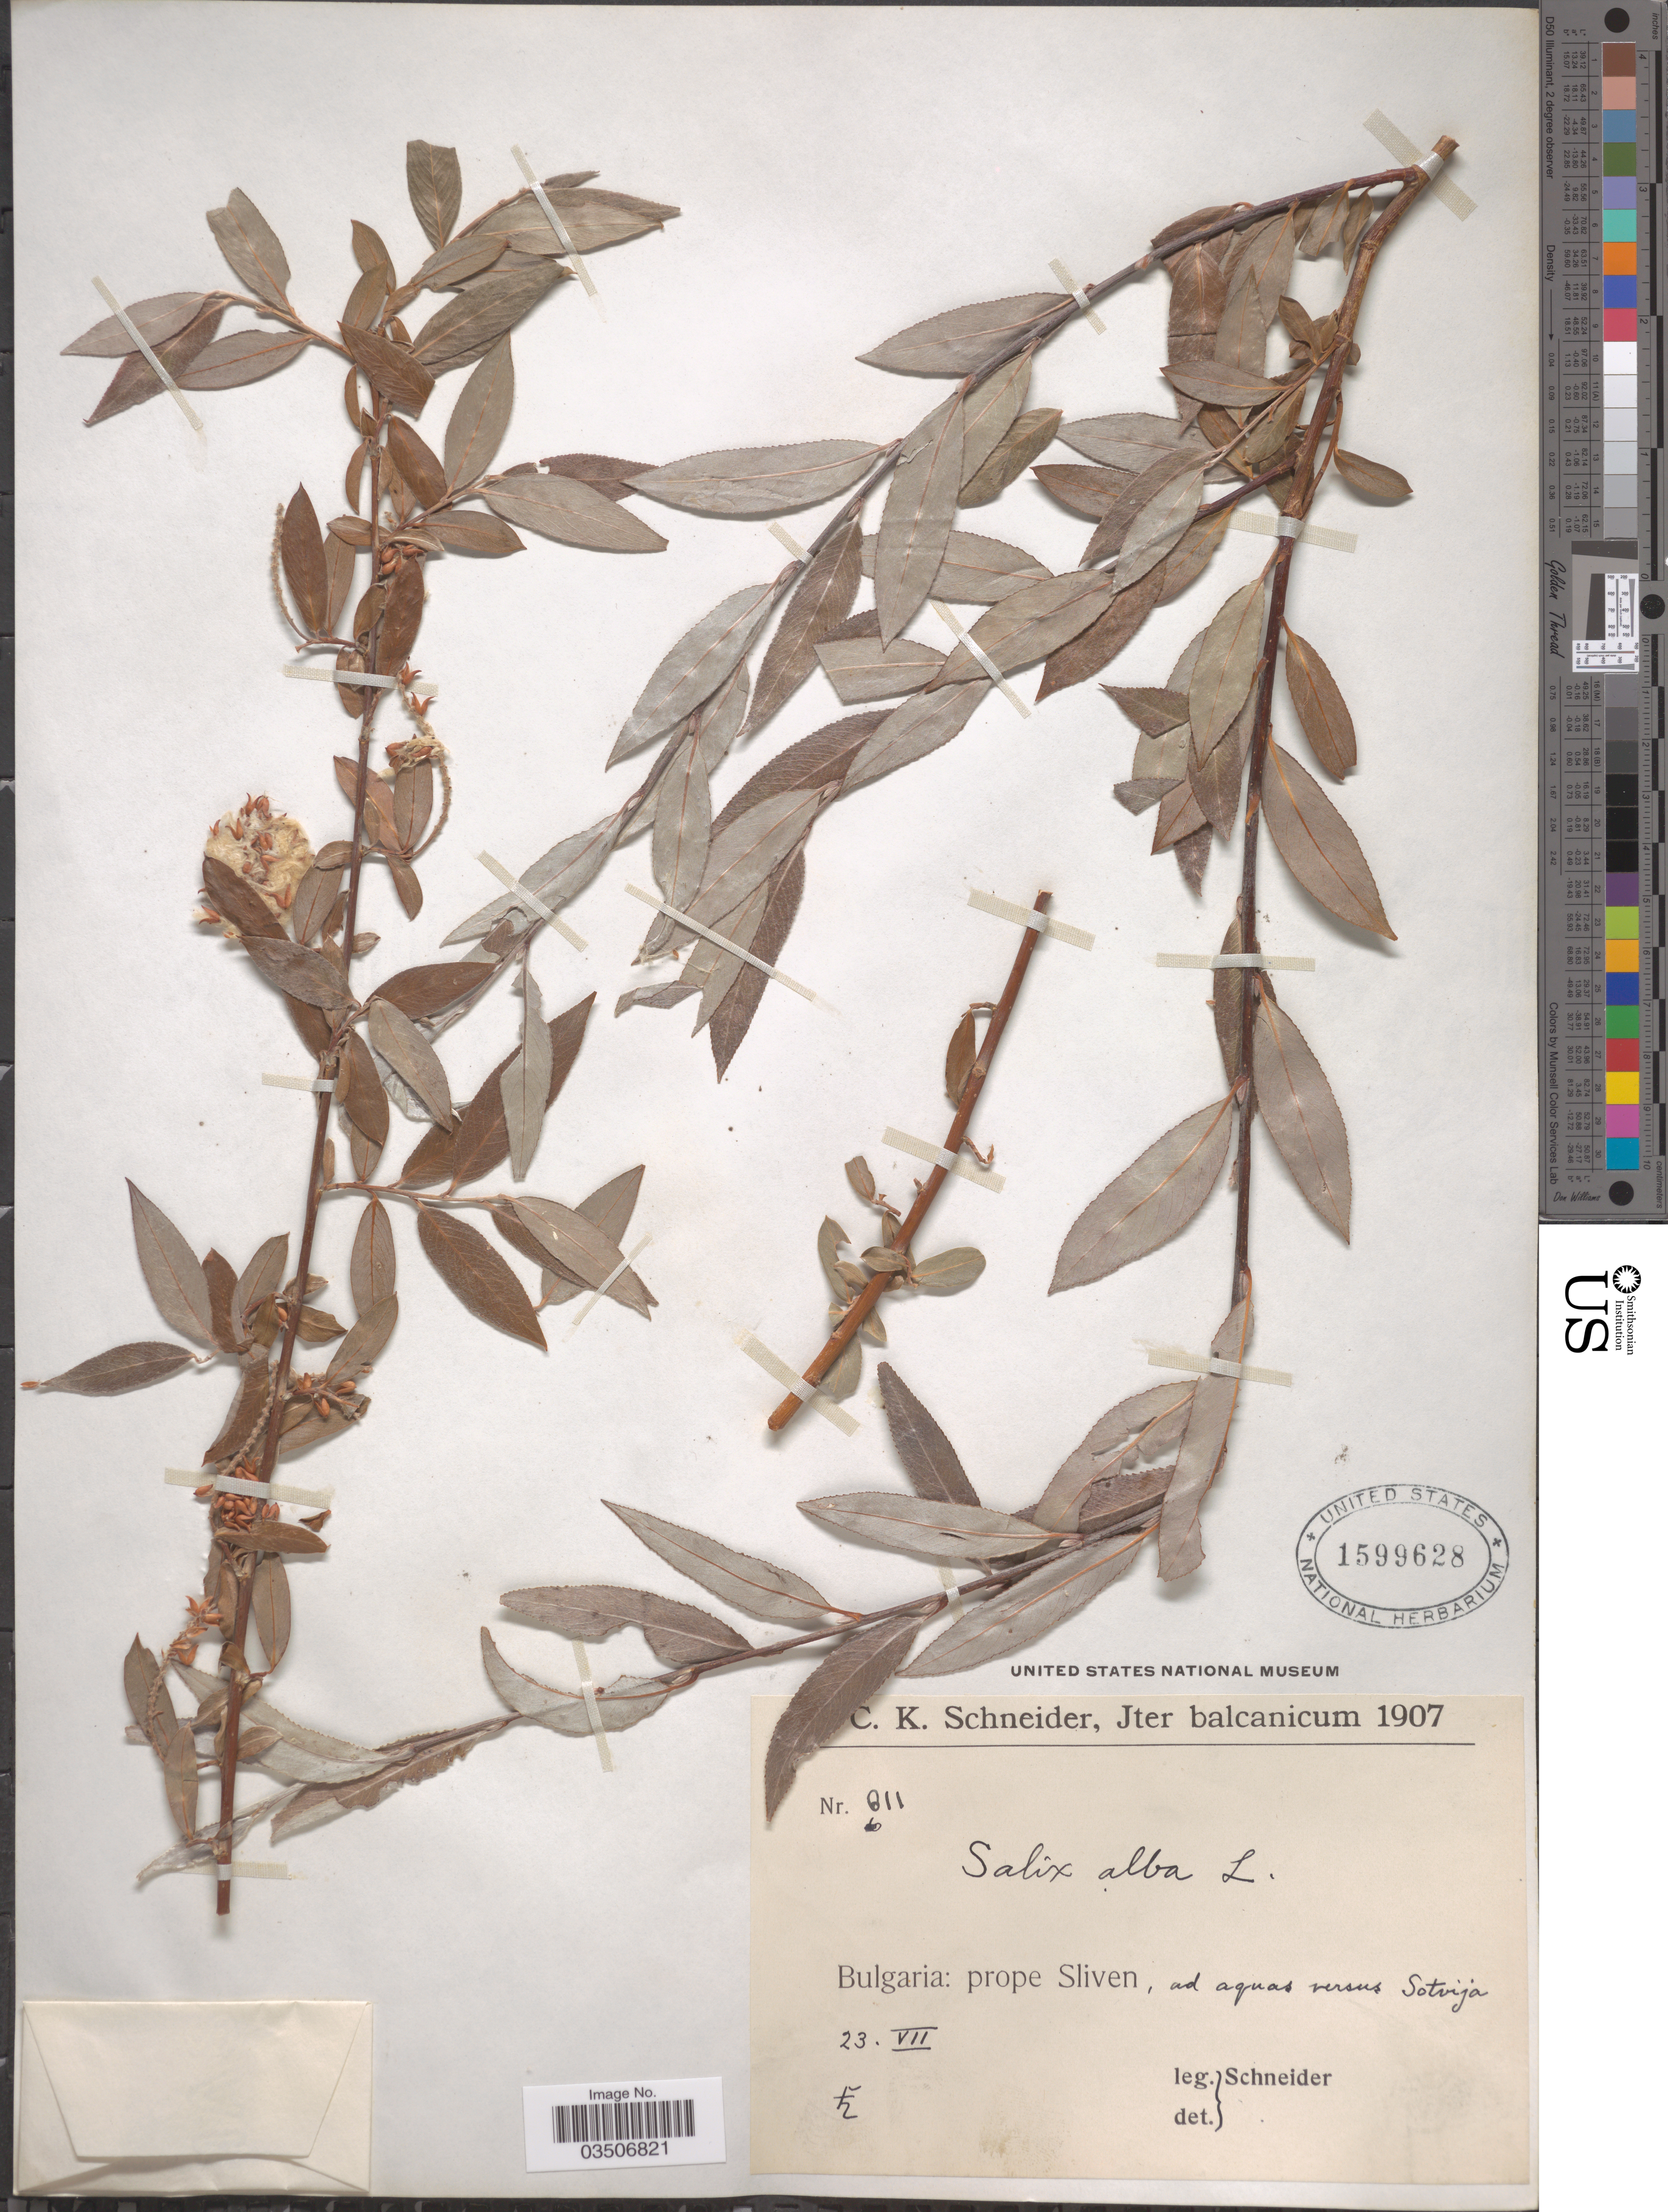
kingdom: Plantae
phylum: Tracheophyta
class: Magnoliopsida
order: Malpighiales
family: Salicaceae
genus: Salix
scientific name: Salix alba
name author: L.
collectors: C. K. Schneider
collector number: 811*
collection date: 1907-07-23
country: Bulgaria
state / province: Sliven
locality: Balcanicum. Prope Sliven, ad aquas versus Sotvija.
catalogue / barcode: US 1599628